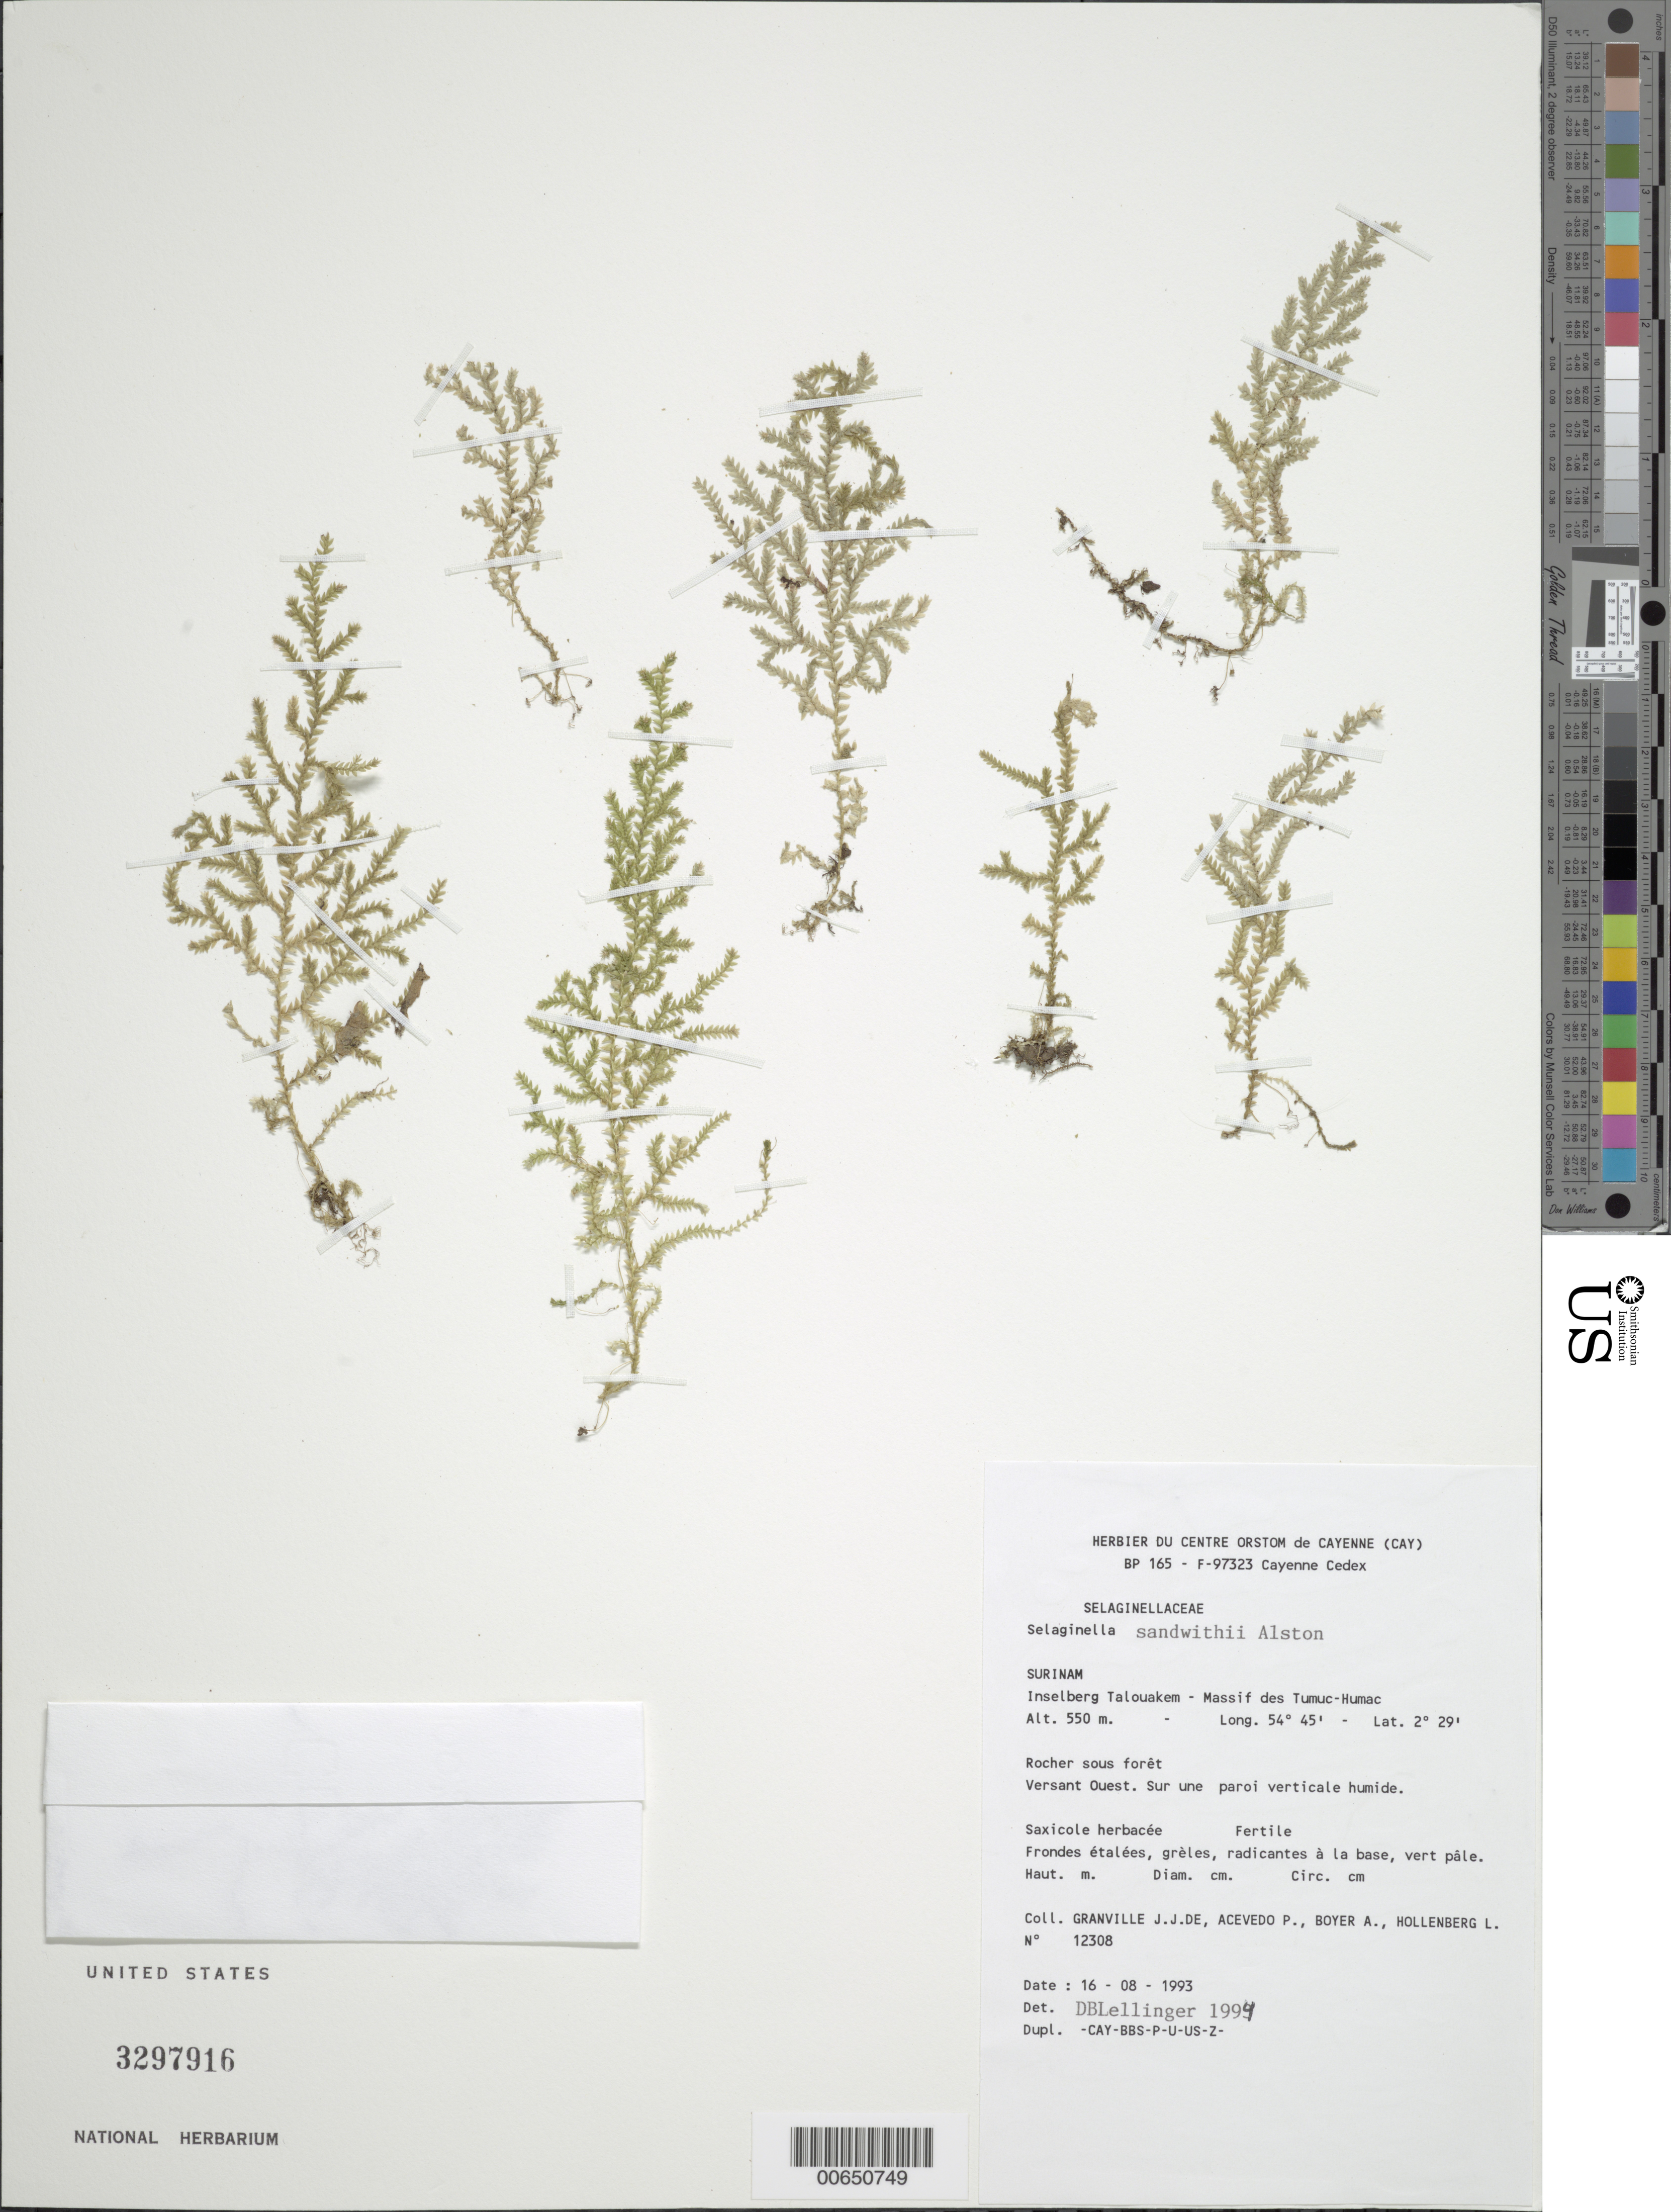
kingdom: Plantae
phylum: Tracheophyta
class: Lycopodiopsida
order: Selaginellales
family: Selaginellaceae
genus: Selaginella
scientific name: Selaginella sandwithii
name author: Alston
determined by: Lellinger, David B., (BOT), Smithsonian Institution - National Museum of Natural History (UNITED STATES)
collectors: J.-J. de Granville, P. Acevedo-Rodr., A. Boyer & L. Hollenberg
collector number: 12308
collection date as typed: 16-Aug-93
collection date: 1993-08-16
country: Suriname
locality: Inselberg Talouakem, Massif des Tumuc-Humac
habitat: Rocher sous forêt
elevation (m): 550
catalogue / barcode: US 3297916